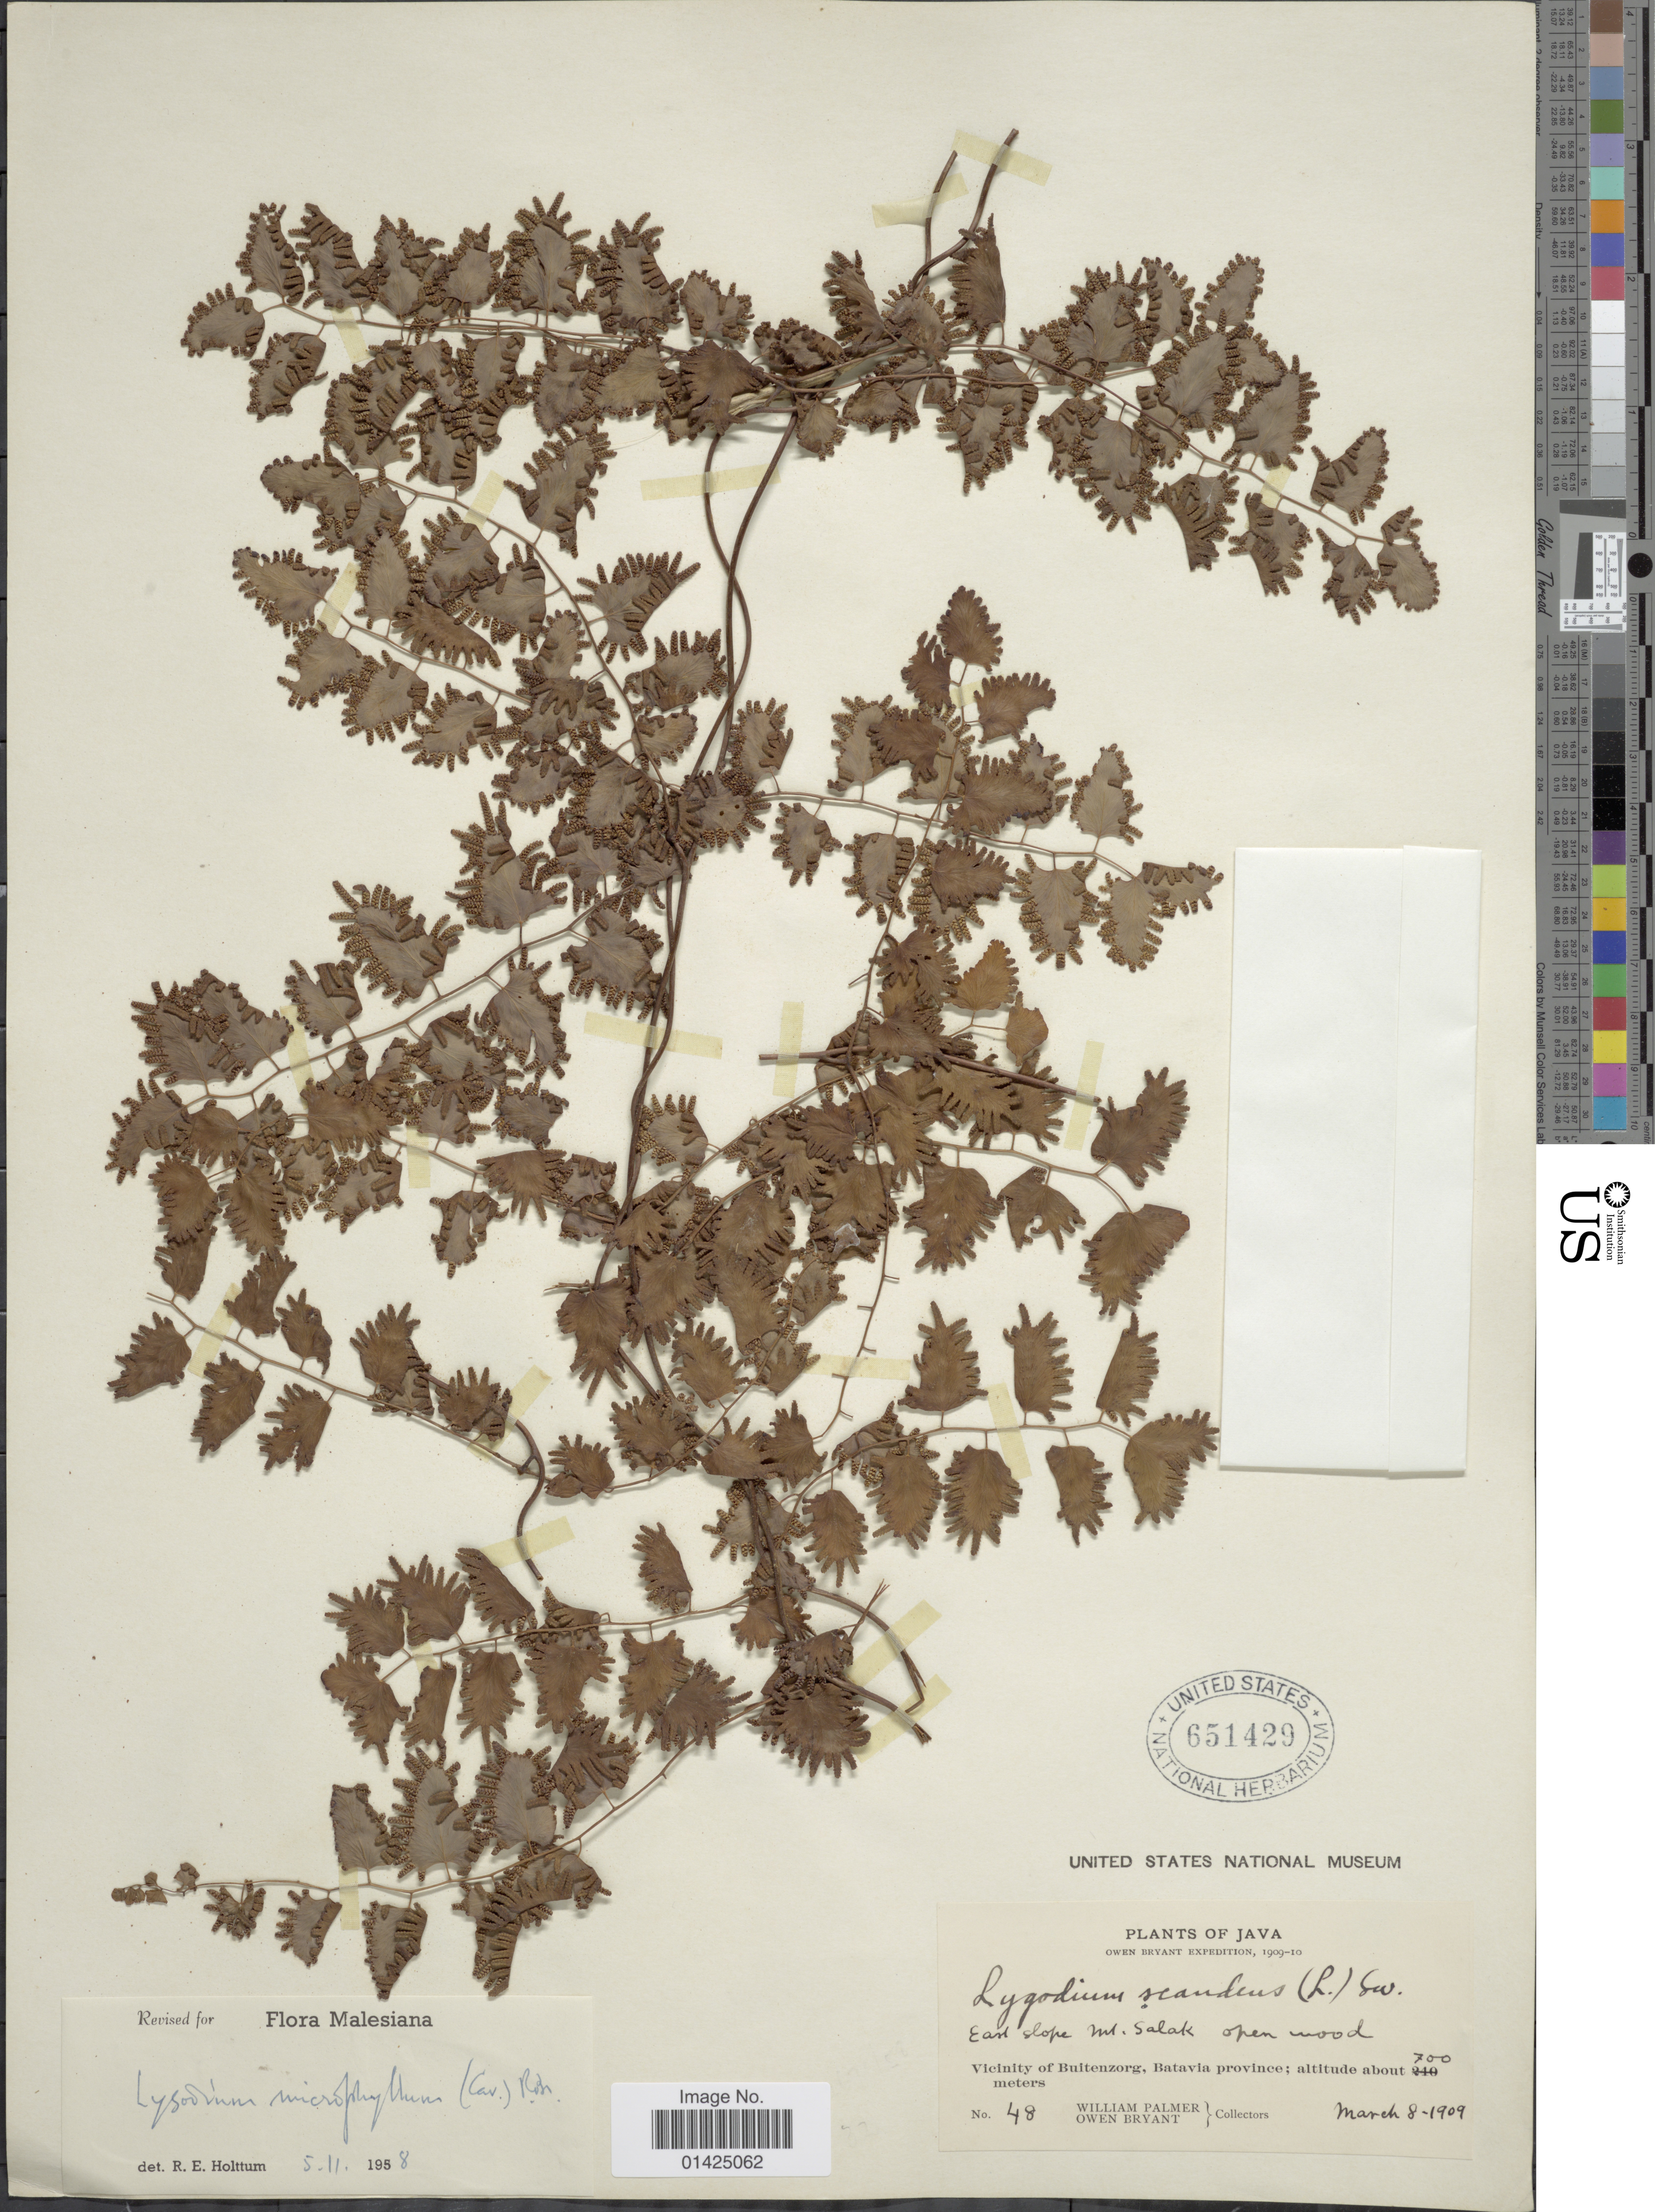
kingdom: Plantae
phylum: Tracheophyta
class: Polypodiopsida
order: Schizaeales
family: Lygodiaceae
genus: Lygodium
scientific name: Lygodium microphyllum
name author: (Cav.) R. Br.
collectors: W. Palmer & O. Bryant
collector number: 48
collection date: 1909-03-08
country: Indonesia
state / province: Java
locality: Vicinity Buitenzorg, Batavia province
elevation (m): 700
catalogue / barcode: US 651429